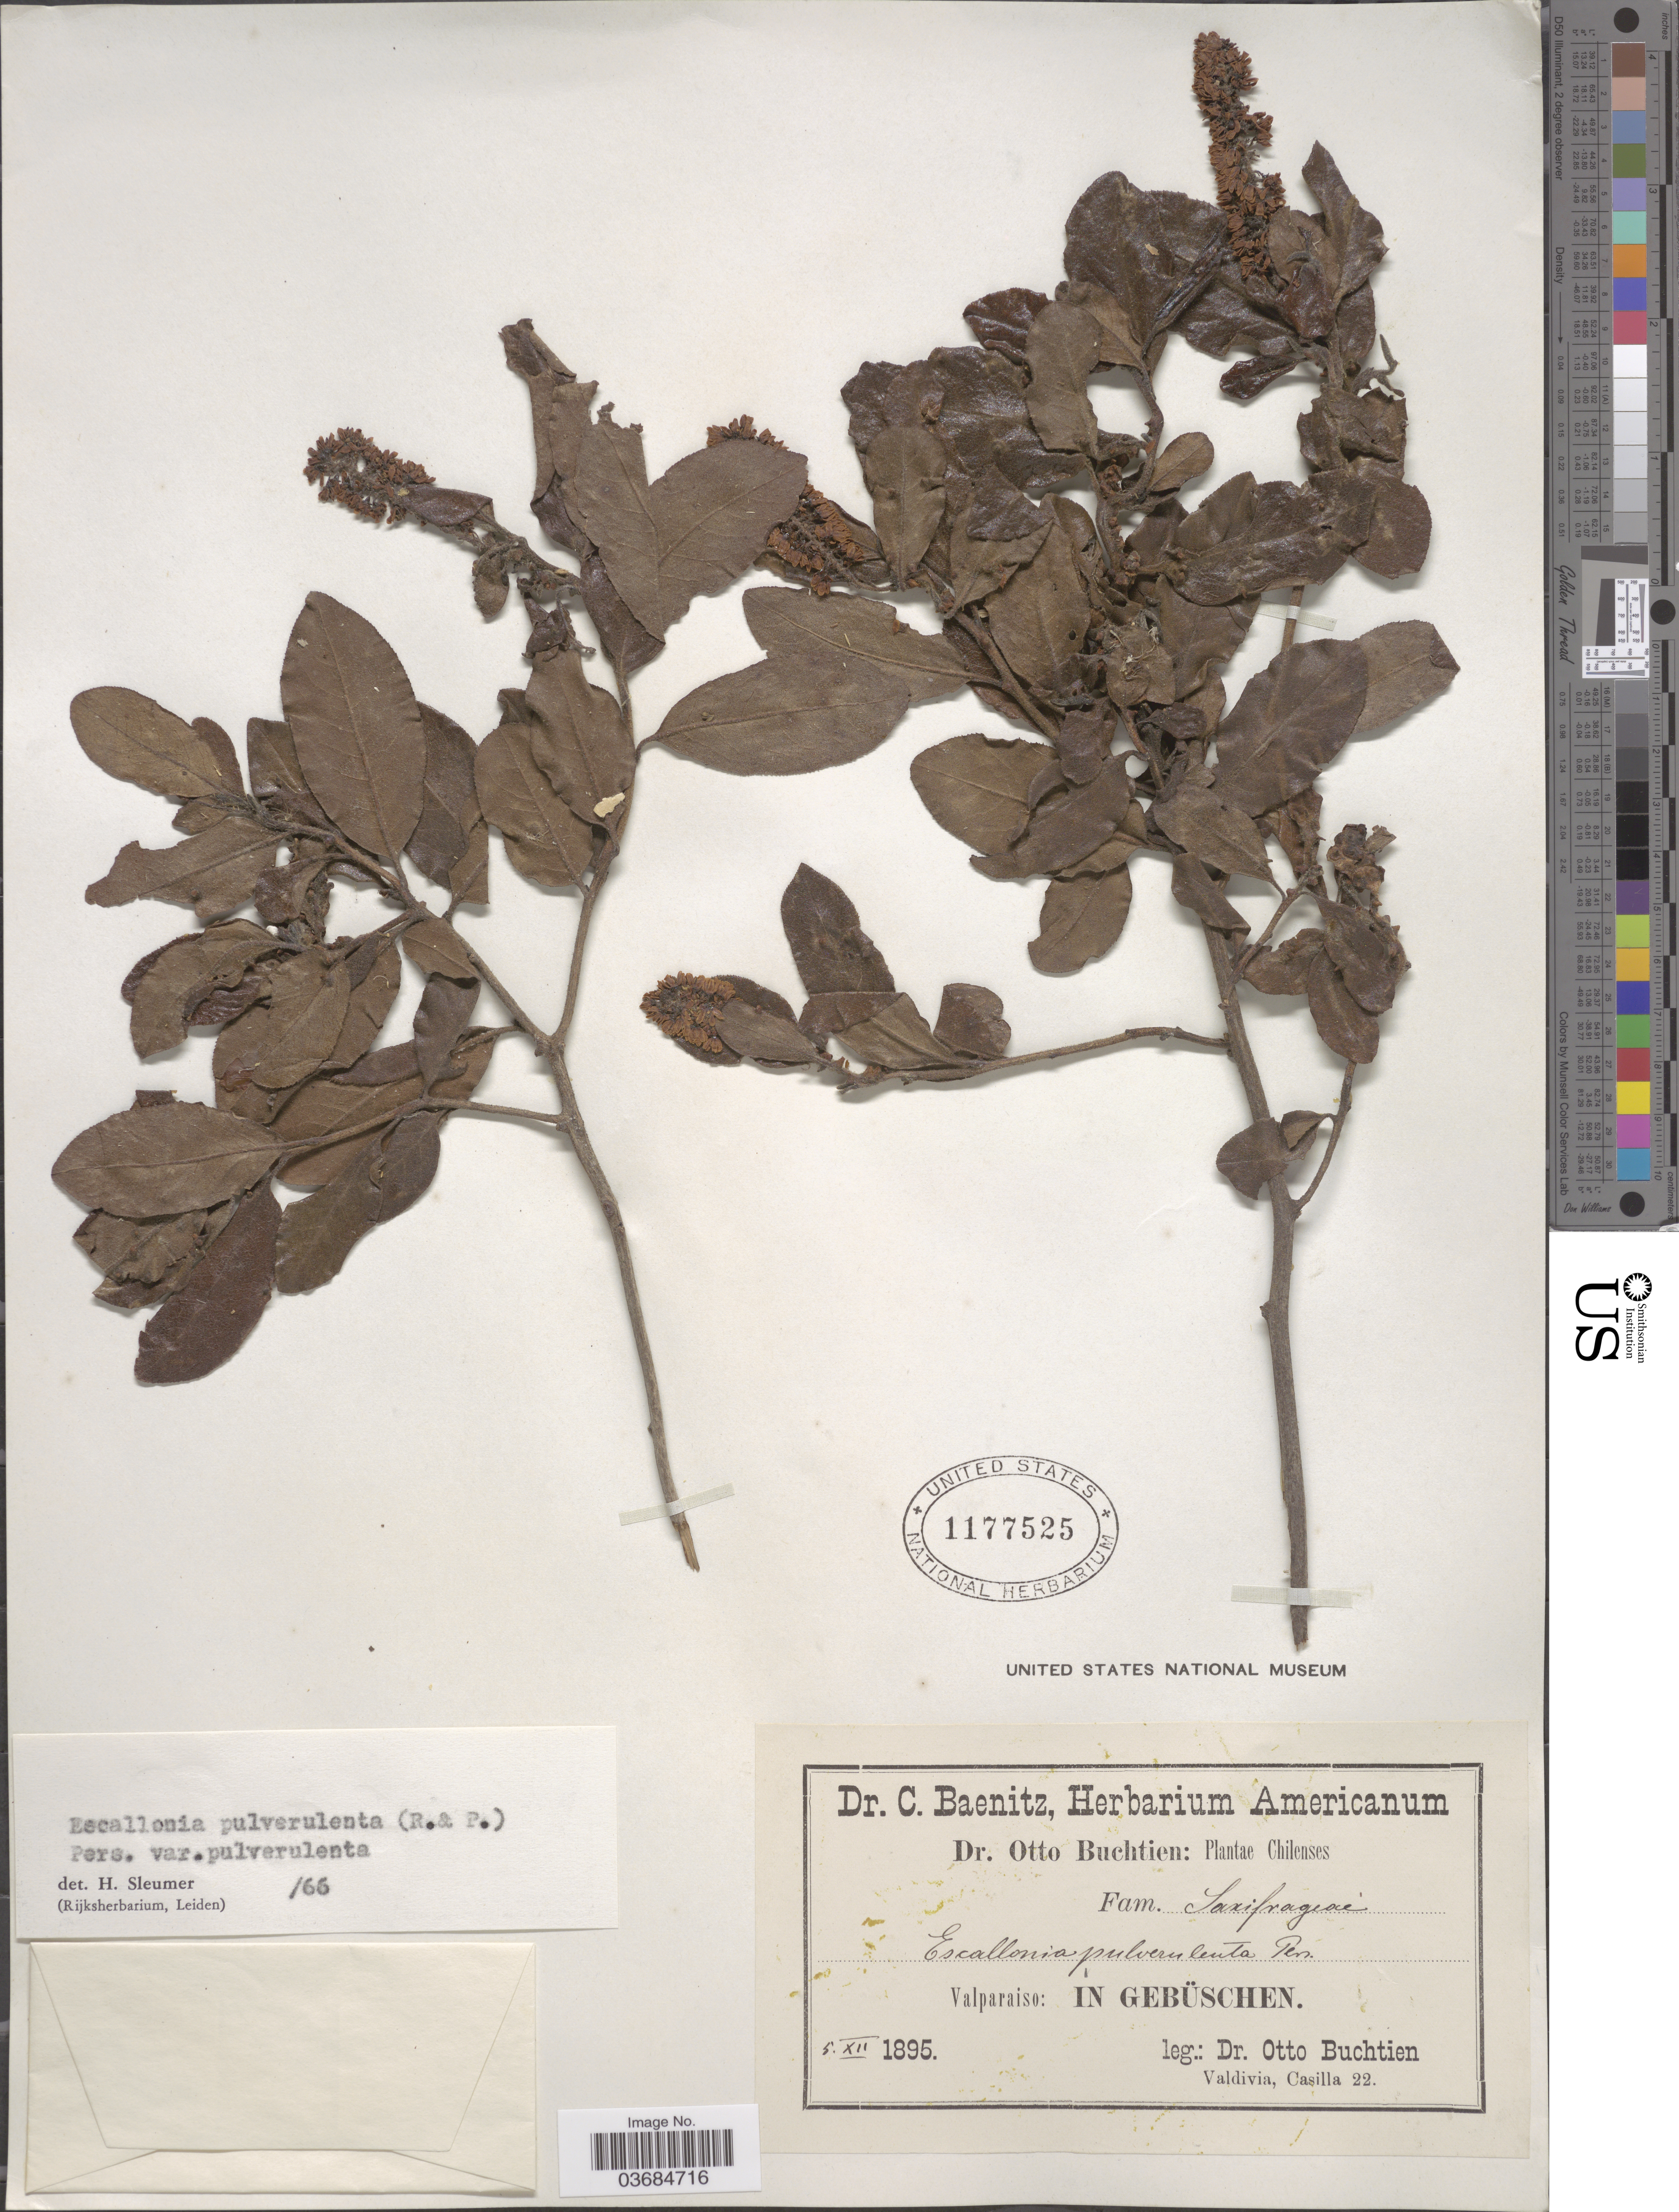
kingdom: Plantae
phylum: Tracheophyta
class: Magnoliopsida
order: Escalloniales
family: Escalloniaceae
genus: Escallonia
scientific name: Escallonia pulverulenta var. pulverulenta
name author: (Ruiz & Pav.) Pers.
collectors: O. Buchtien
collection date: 1895-12-05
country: Chile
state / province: Valparaíso (V)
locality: Valparaiso: In Gebüschen.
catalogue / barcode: US 1177525